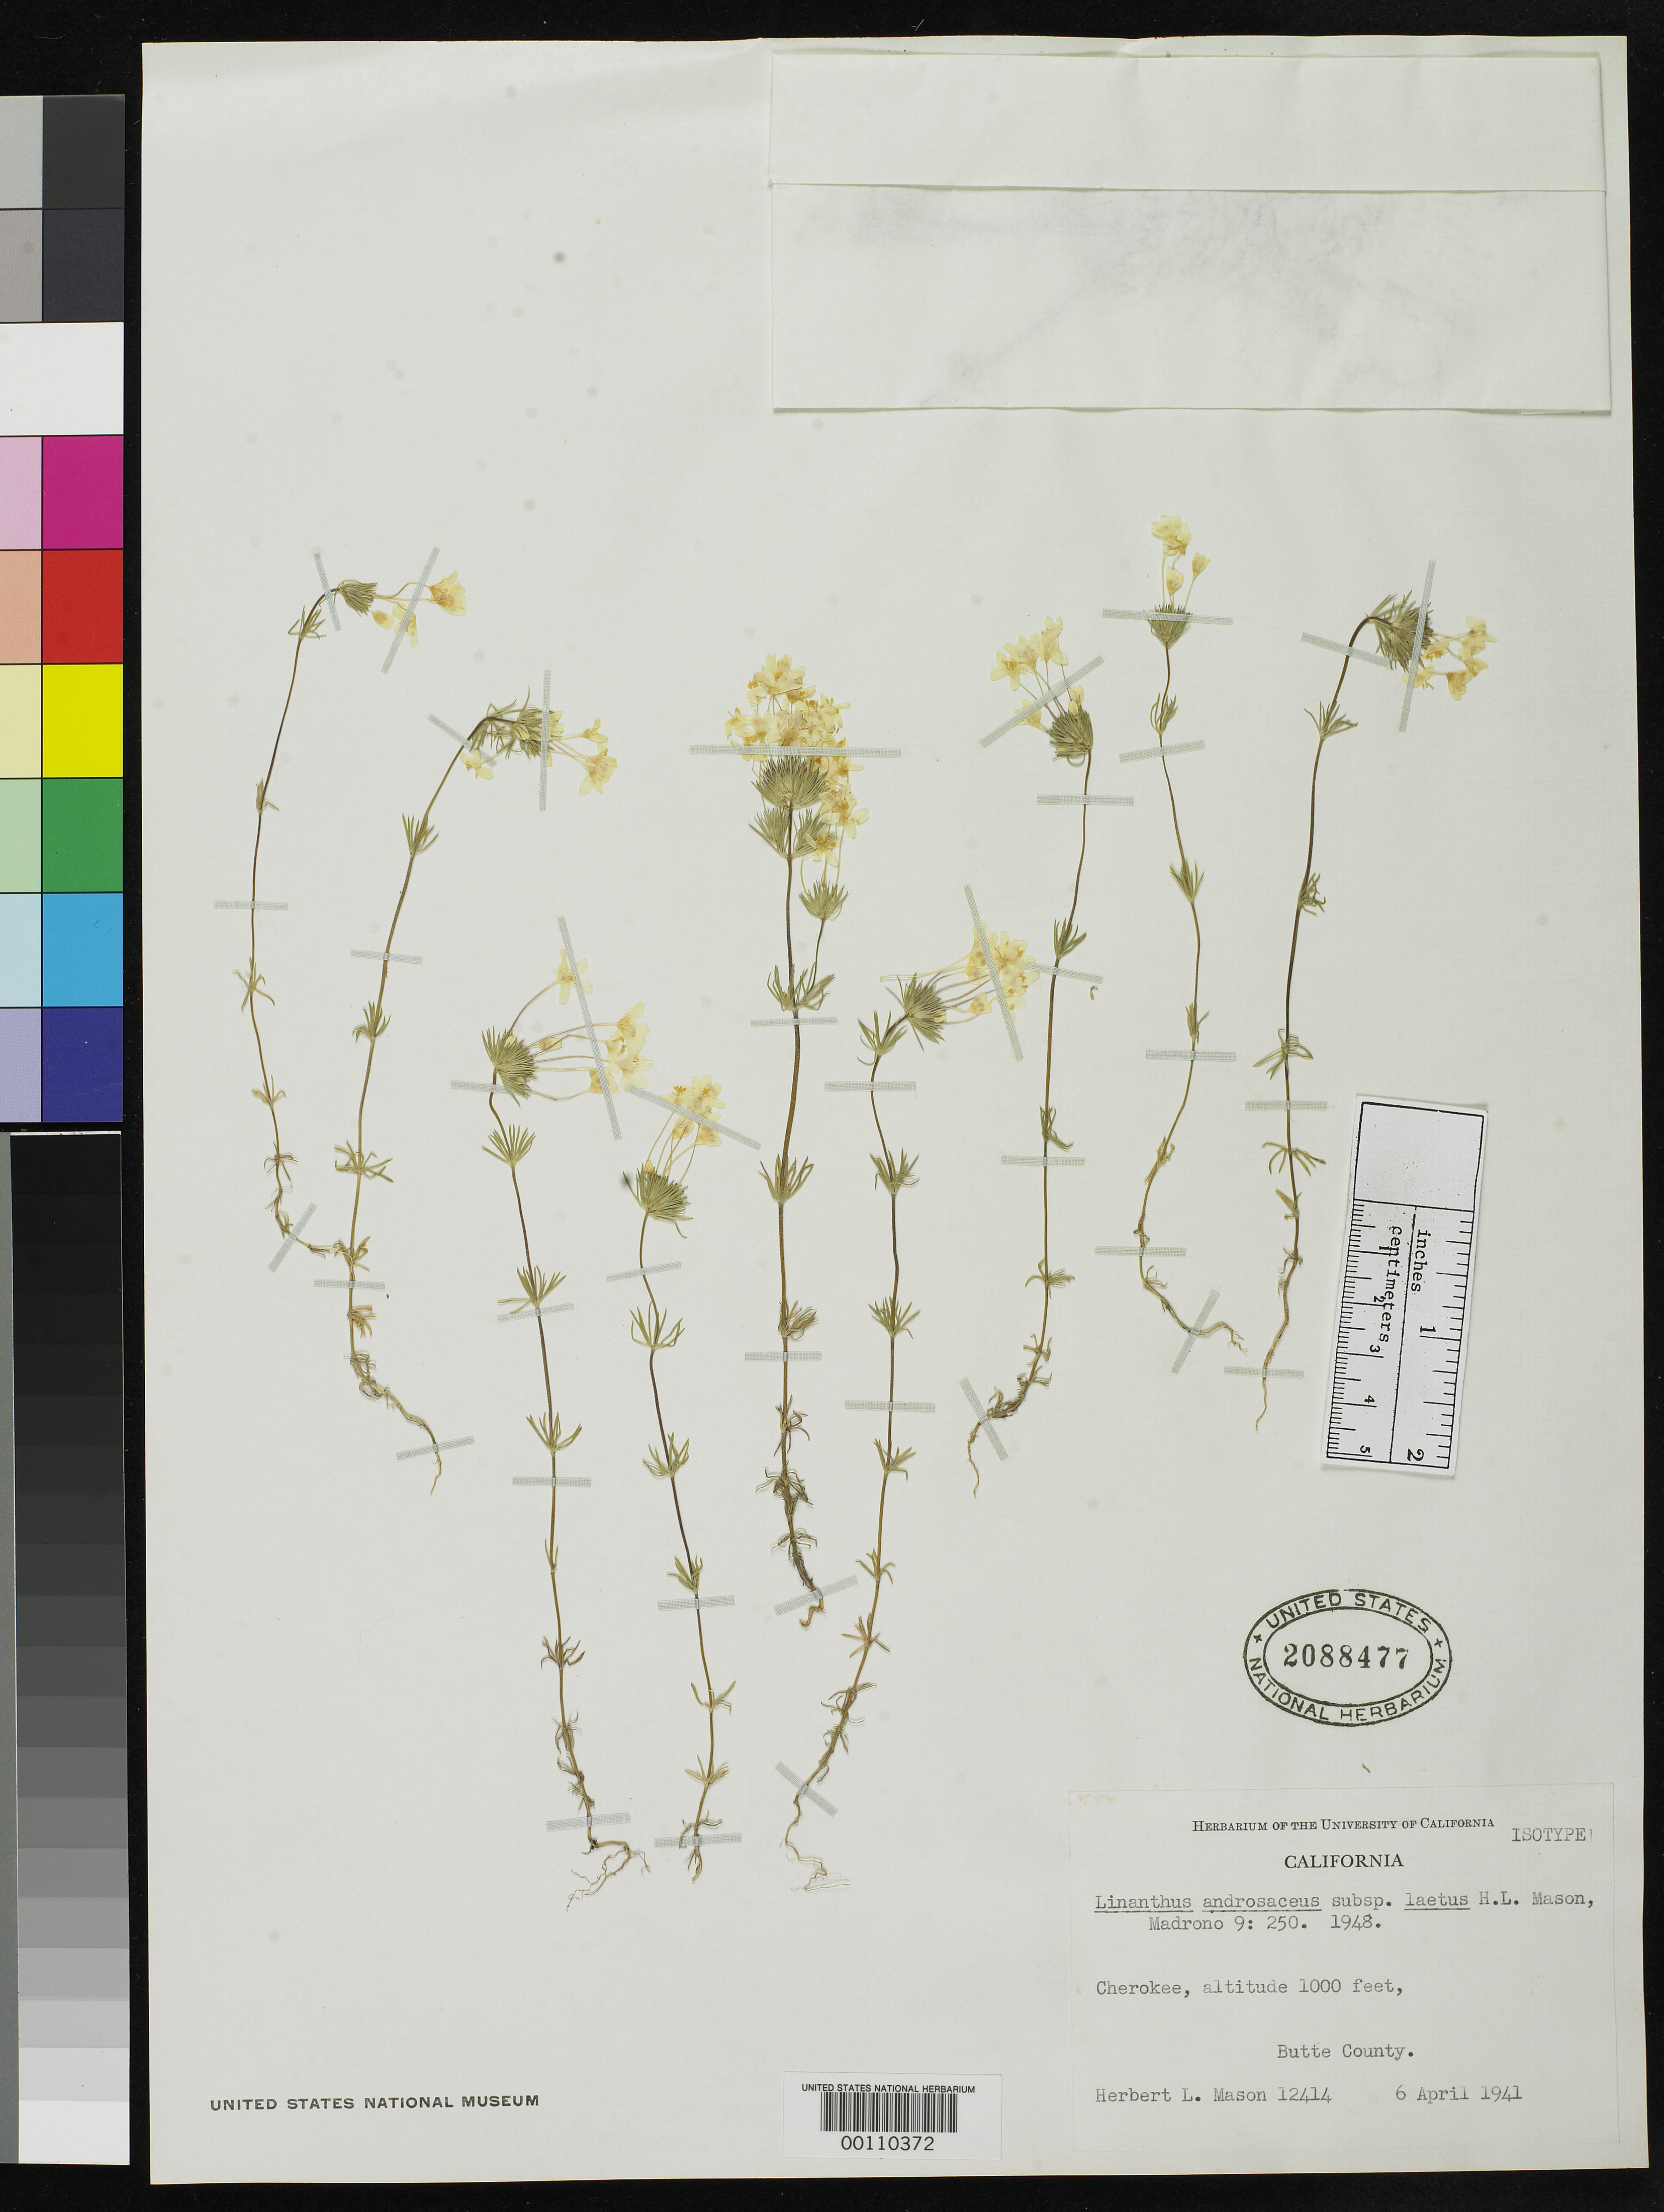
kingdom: Plantae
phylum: Tracheophyta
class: Magnoliopsida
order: Ericales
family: Polemoniaceae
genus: Linanthus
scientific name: Linanthus androsaceus subsp. laetus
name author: H. Mason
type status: Isotype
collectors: H. L. Mason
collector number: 12414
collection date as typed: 06 Apr 1941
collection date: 1941-04-06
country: United States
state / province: California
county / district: Butte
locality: Cherokee.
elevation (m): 305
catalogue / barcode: US 2088477